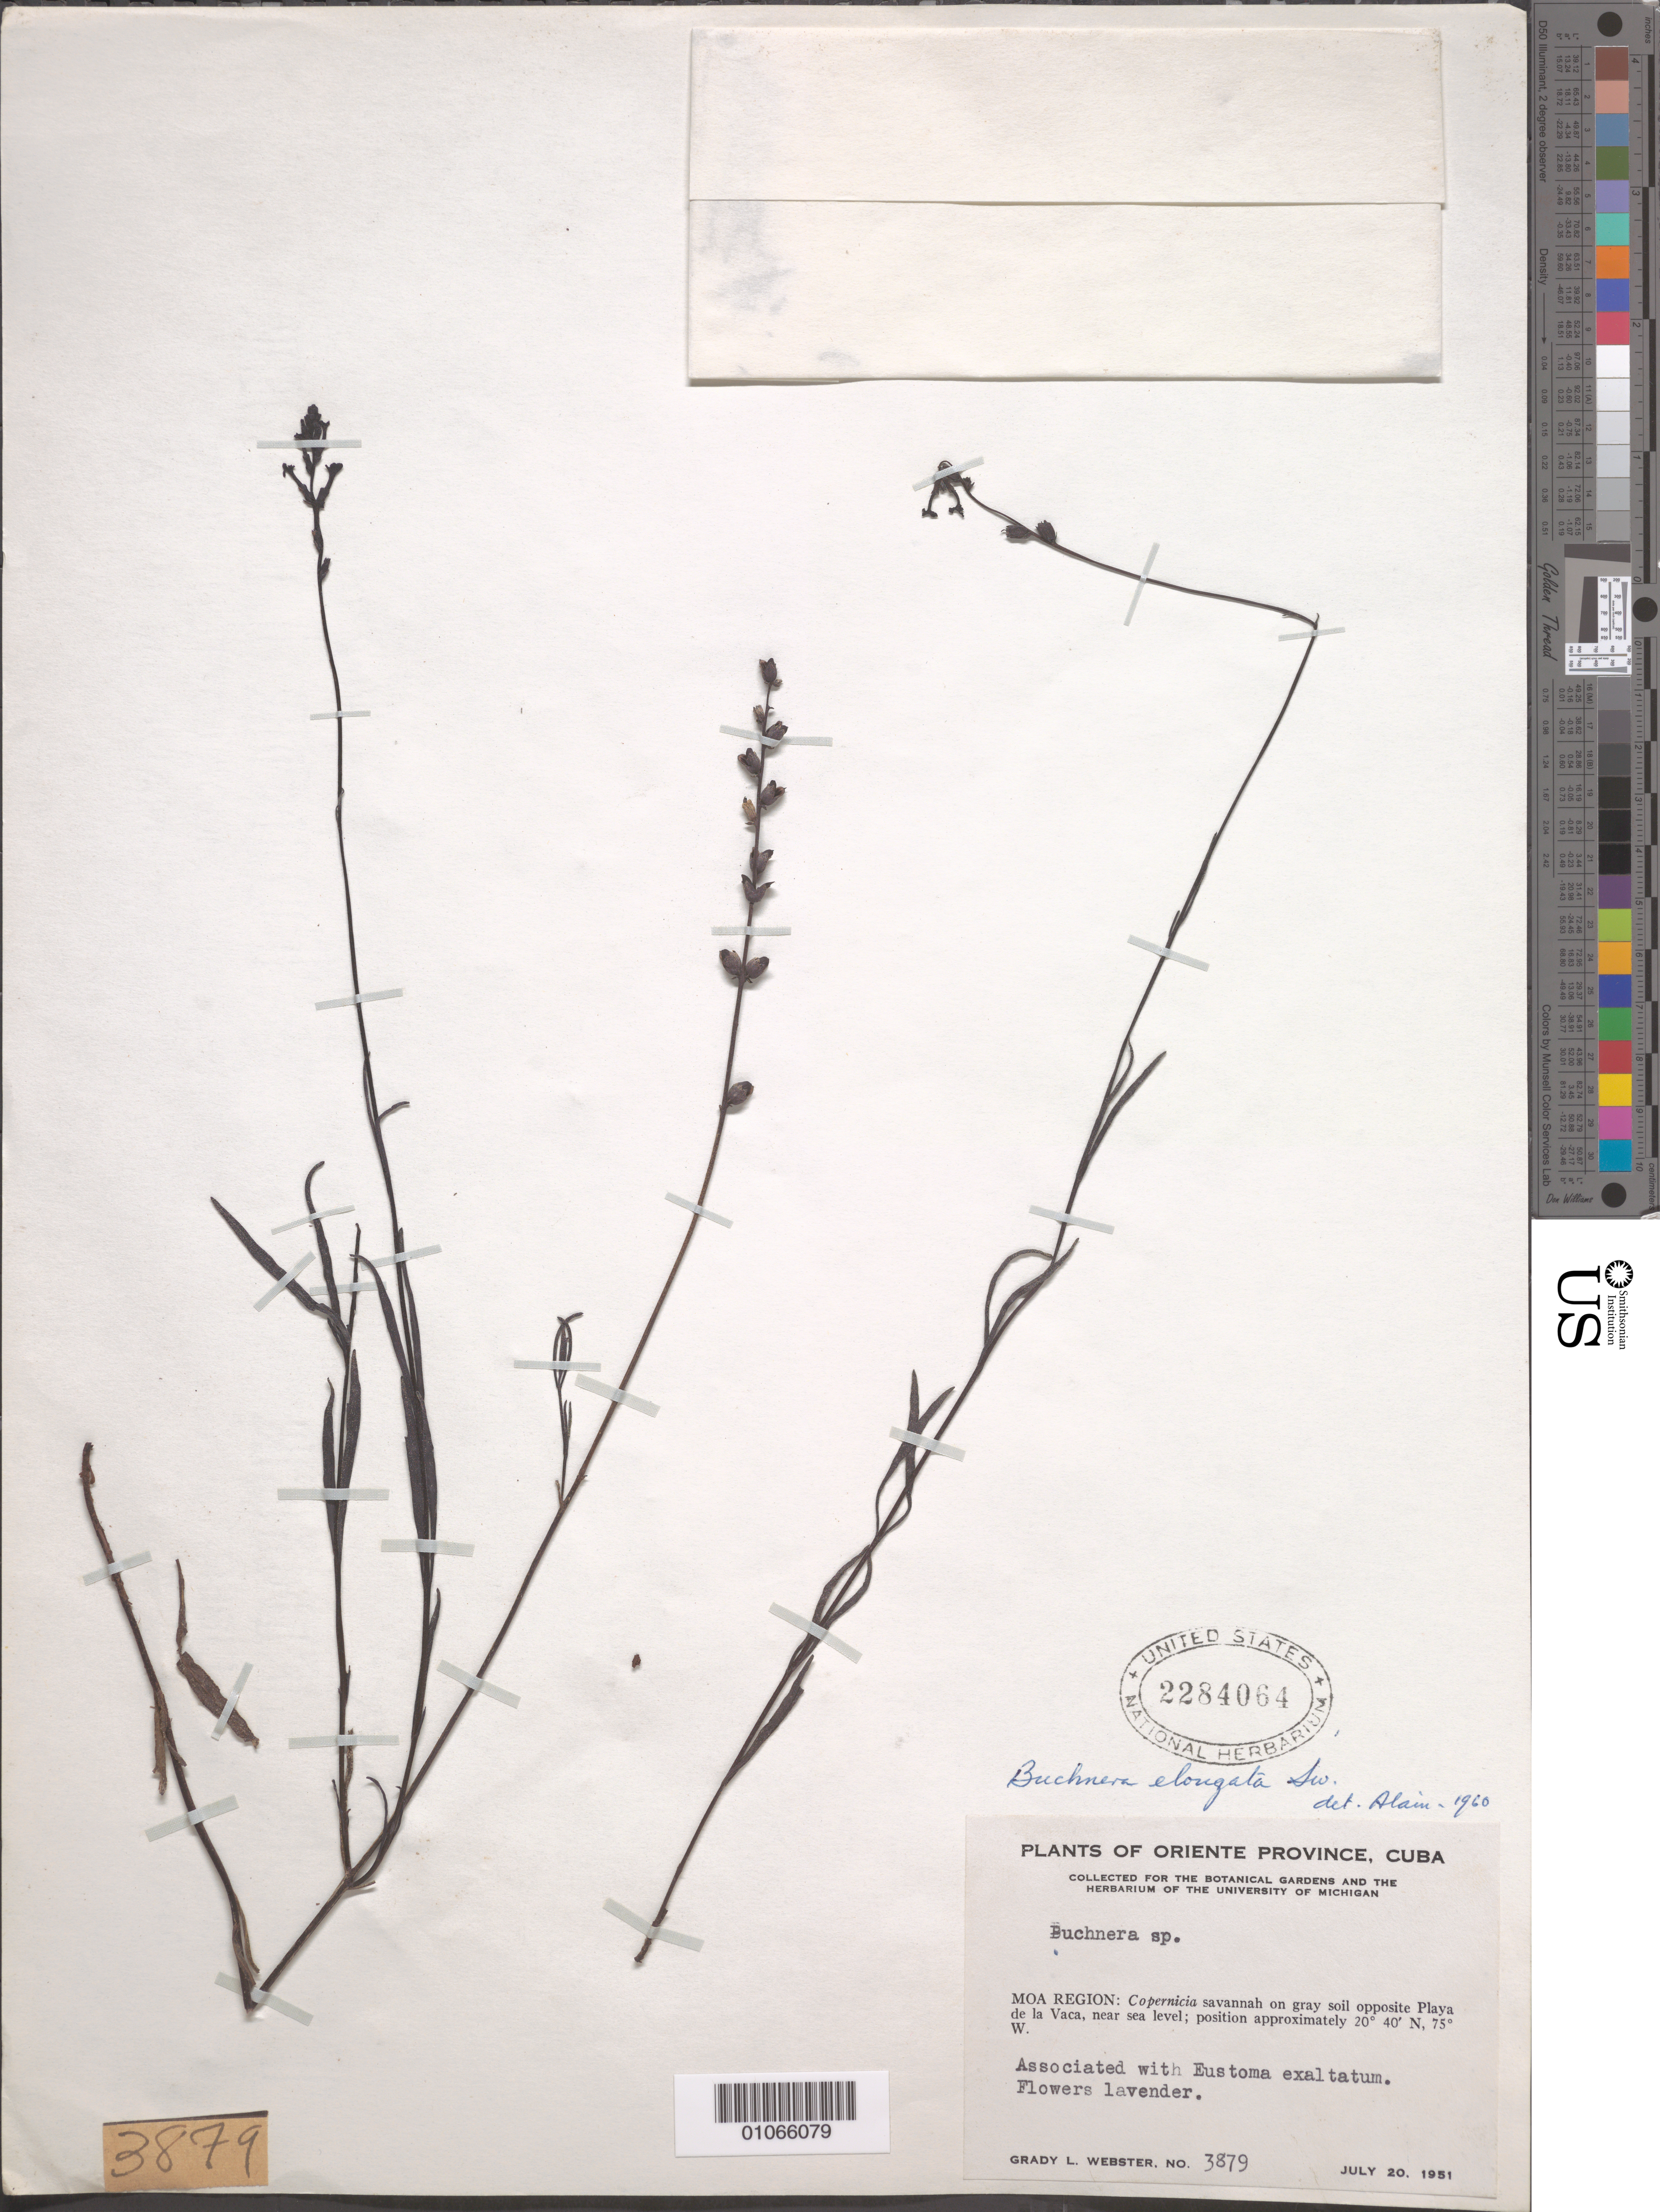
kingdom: Plantae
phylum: Tracheophyta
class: Magnoliopsida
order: Lamiales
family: Orobanchaceae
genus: Buchnera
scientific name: Buchnera elongata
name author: Sw.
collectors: G. L. Webster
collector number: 2879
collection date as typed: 20 Jul 1951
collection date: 1951-07-20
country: Cuba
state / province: Holguín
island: Cuba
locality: Moa region Copernicia savannah on gray soil opposite Playa de la Vaca, near sea level Associated with Eustoma exaltatum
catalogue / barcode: US 2284064